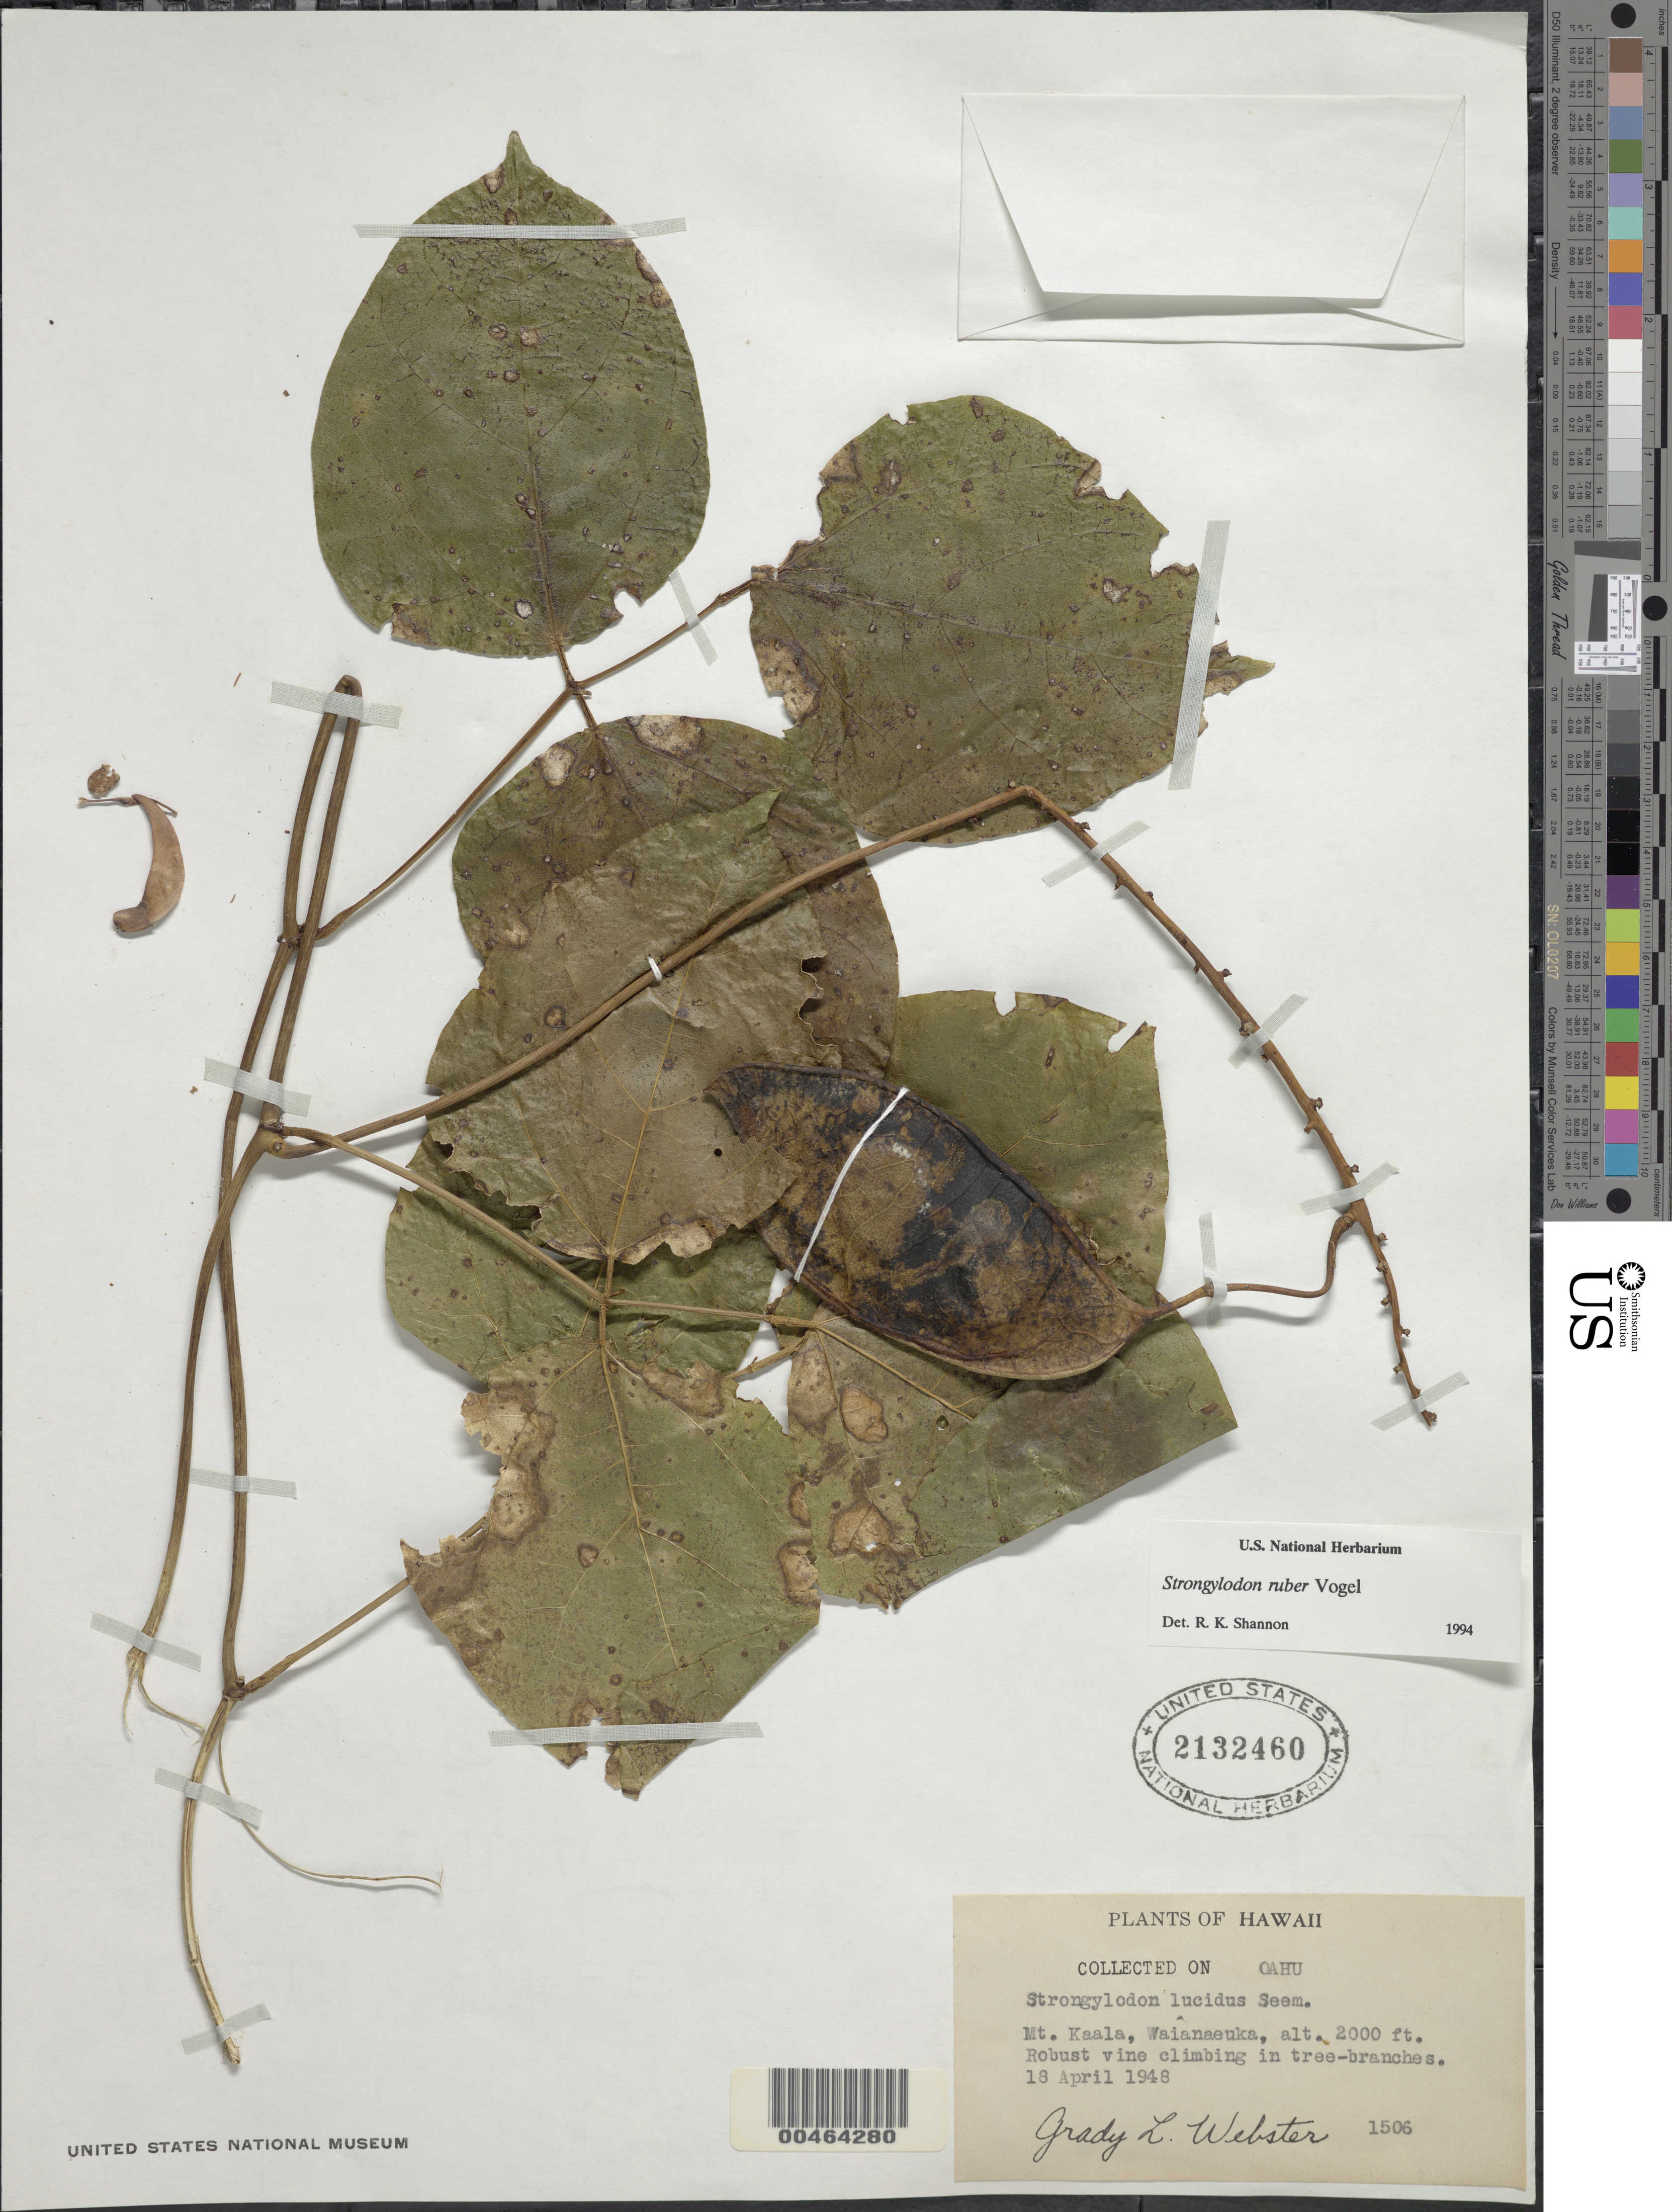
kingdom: Plantae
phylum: Tracheophyta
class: Magnoliopsida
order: Fabales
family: Fabaceae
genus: Strongylodon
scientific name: Strongylodon ruber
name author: Vogel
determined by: Shannon, R. K., (UNITED STATES)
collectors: G. L. Webster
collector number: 1506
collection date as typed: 18 Apr 1948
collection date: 1948-04-18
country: United States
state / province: Hawaii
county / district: Honolulu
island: Oahu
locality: Mt. Kaala, Waianaeuka.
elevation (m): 610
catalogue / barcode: US 2132460